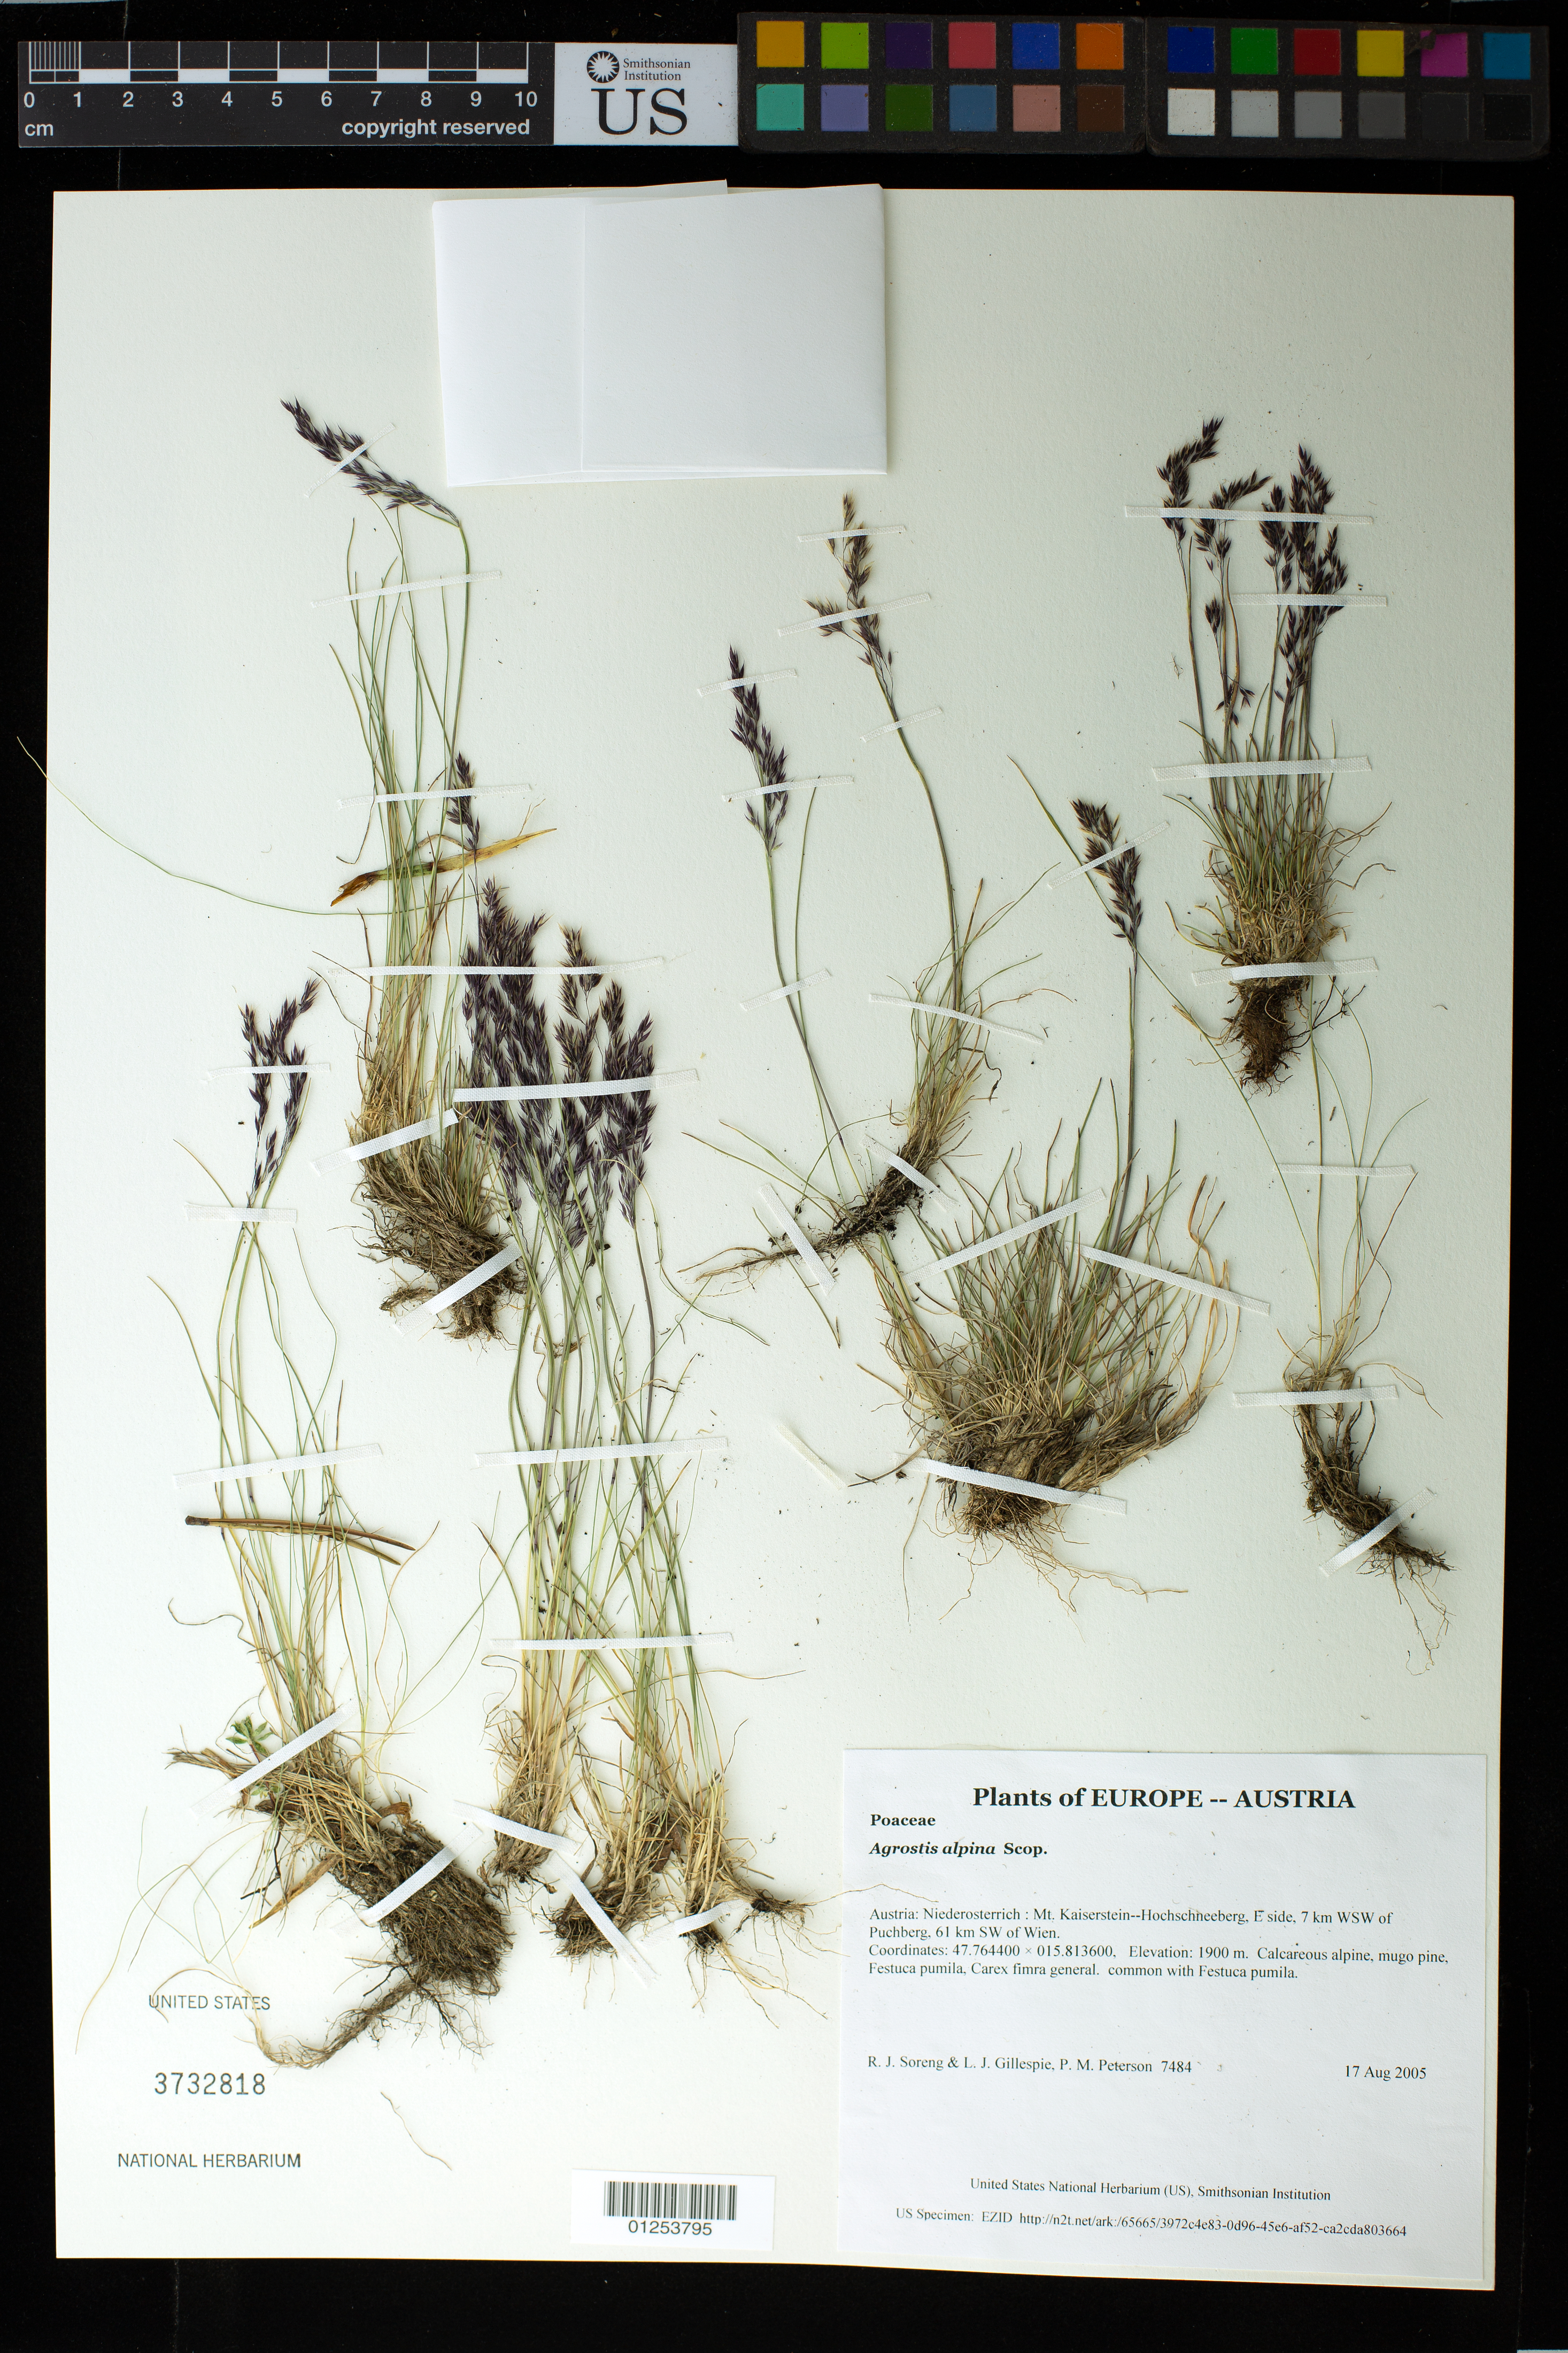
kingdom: Plantae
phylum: Tracheophyta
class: Liliopsida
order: Poales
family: Poaceae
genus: Alpagrostis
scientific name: Alpagrostis alpina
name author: (Scop.) P.M. Peterson et al.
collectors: R. J. Soreng, L. J. Gillespie & P. M. Peterson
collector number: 7484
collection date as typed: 17 Aug 2005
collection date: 2005-08-17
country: Austria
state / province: Niederosterreich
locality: Mt. Kaiserstein--Hochschneeberg, E side, 7 km WSW of Puchberg, 61 km SW of Wien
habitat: Calcareous alpine, mugo pine, Festuca pumila, Carex fimra general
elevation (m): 1900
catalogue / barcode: US 3732818